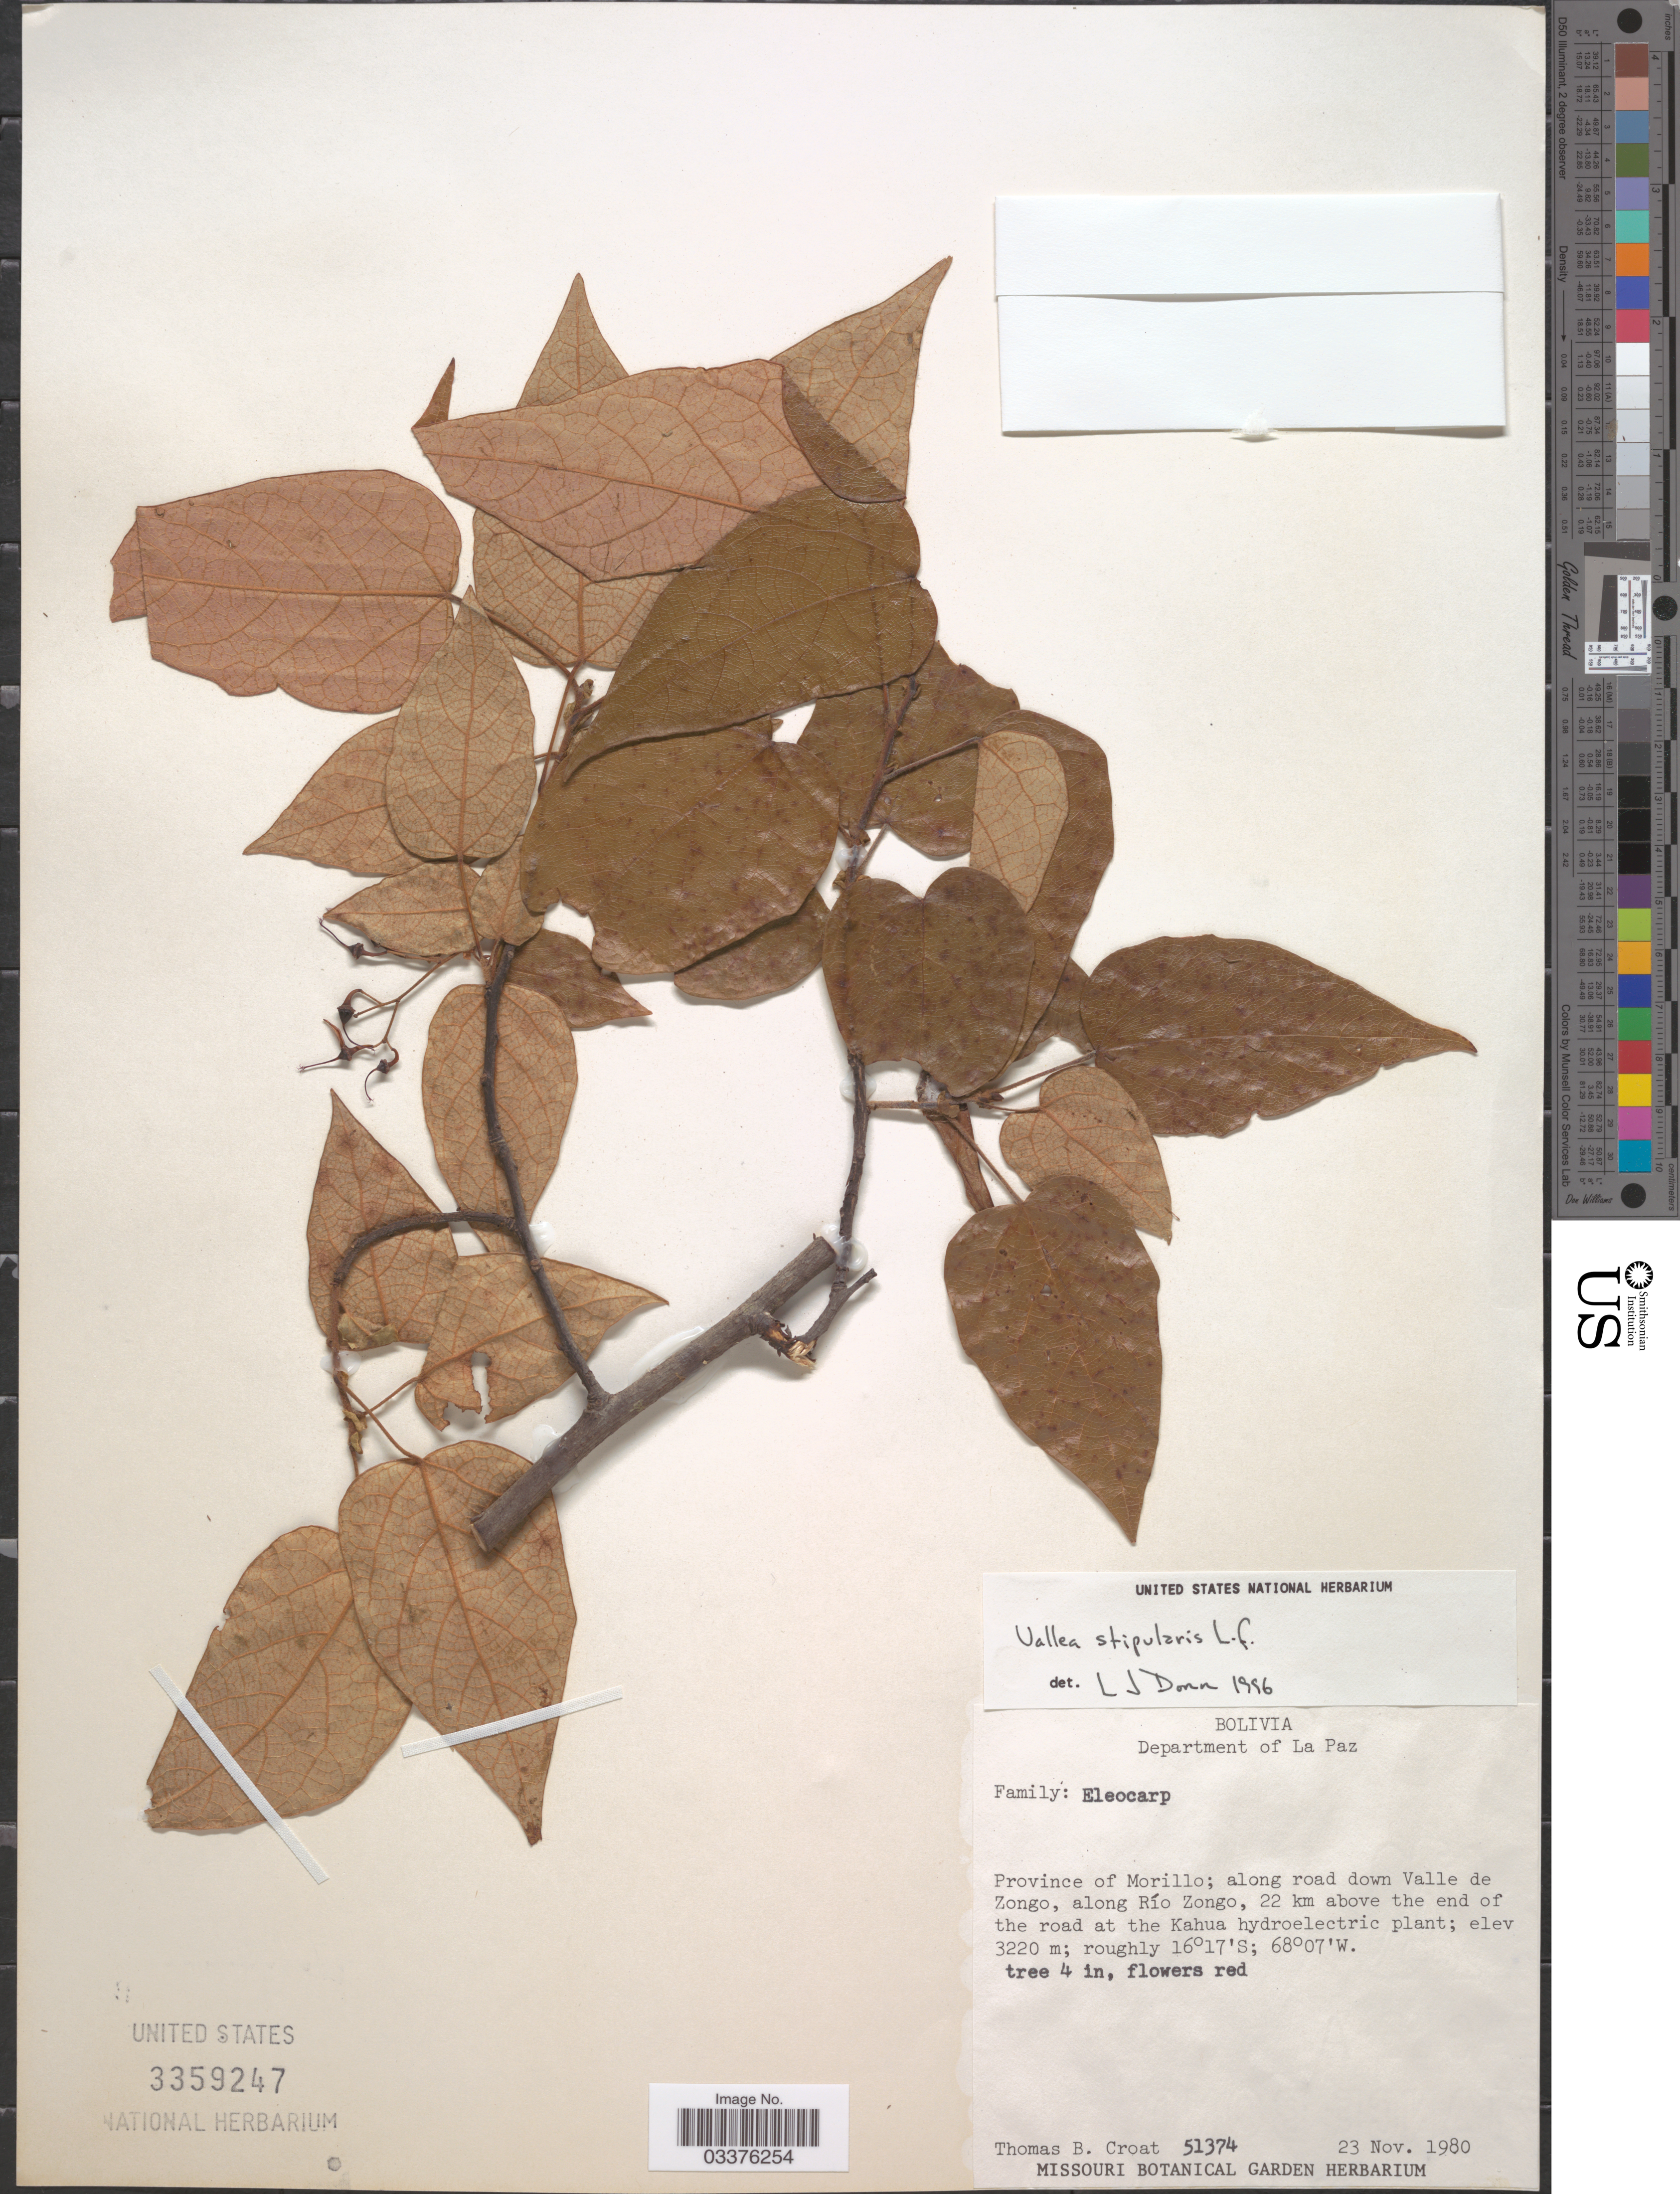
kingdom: Plantae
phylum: Tracheophyta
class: Magnoliopsida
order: Oxalidales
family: Elaeocarpaceae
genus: Vallea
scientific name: Vallea stipularis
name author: L. f.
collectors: T. B. Croat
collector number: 51374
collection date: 1980-11-23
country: Bolivia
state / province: La Paz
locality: Department of La Paz, Province of Morillo; along road down Valle de Zongo, along Río Zongo, 22 km above the end of the road at the Kahua hydroelectric plant.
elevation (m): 3220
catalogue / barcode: US 3359247